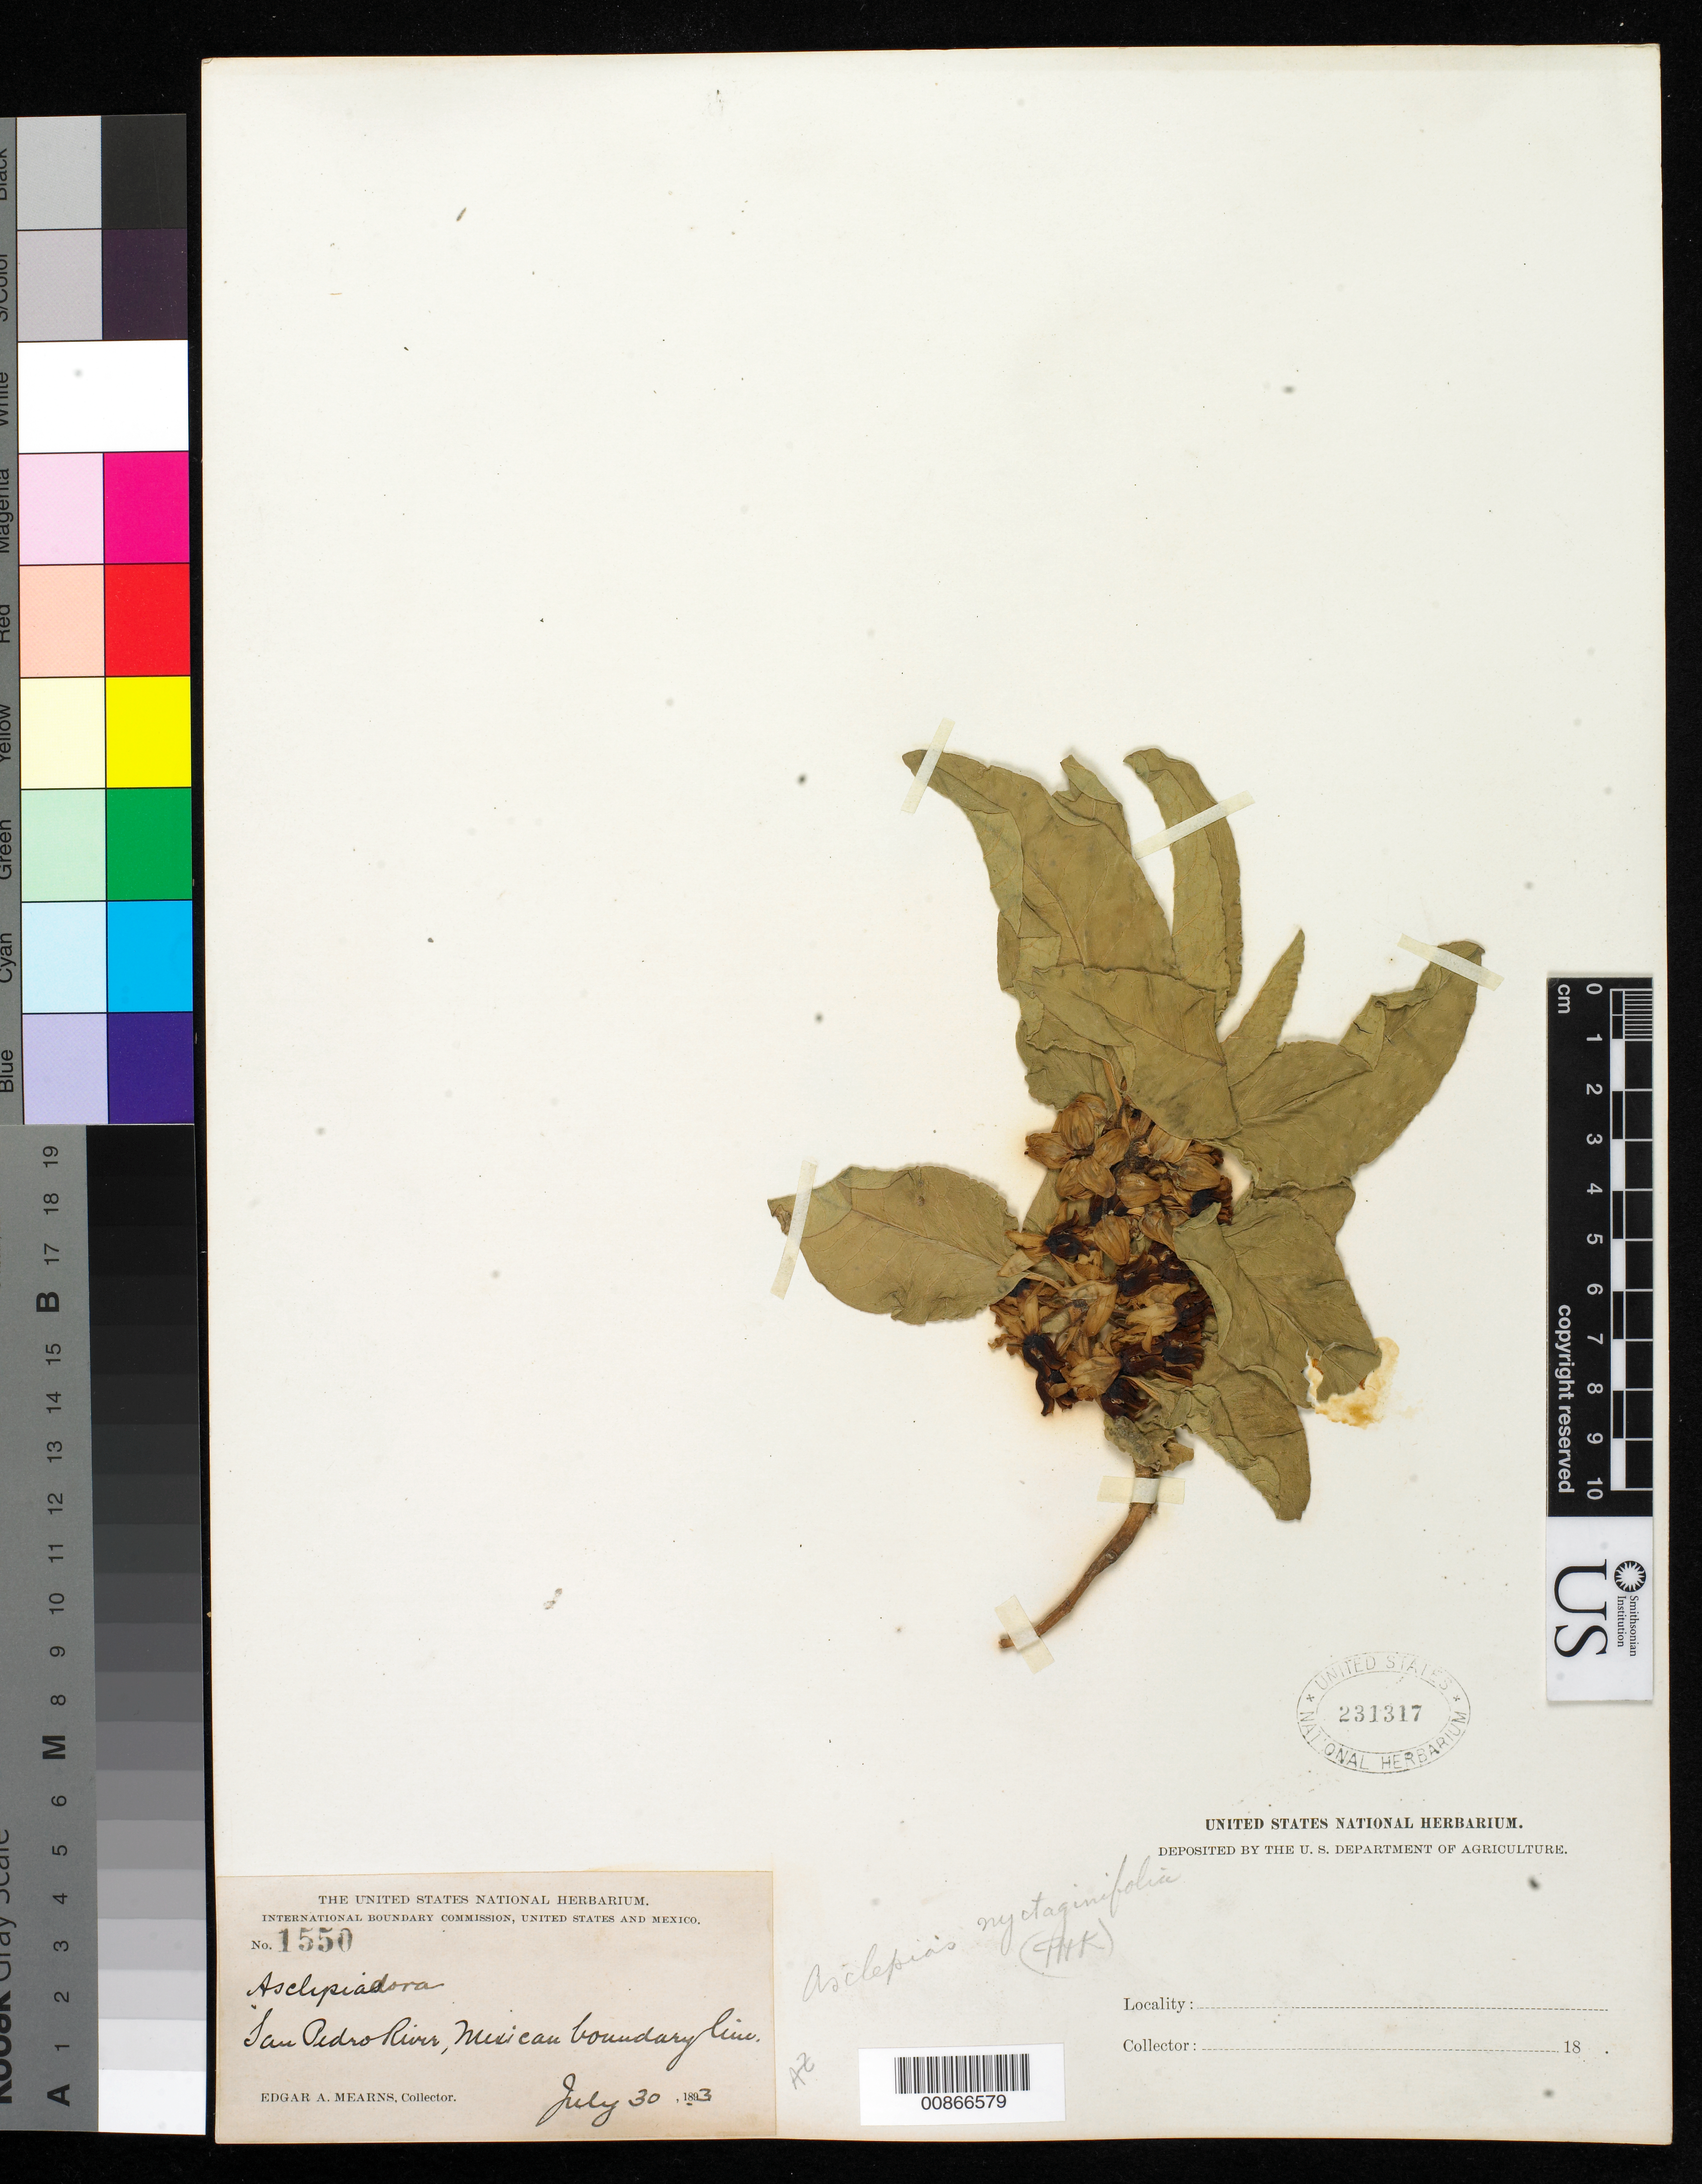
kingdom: Plantae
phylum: Tracheophyta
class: Magnoliopsida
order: Gentianales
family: Apocynaceae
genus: Asclepias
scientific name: Asclepias nyctaginifolia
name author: A. Gray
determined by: Kearney, T. H.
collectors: E. A. Mearns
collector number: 1550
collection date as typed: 30 Jul 1893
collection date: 1893-07-30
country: United States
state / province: Arizona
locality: San Pedro River, Mexican Boundary Line.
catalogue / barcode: US 231317